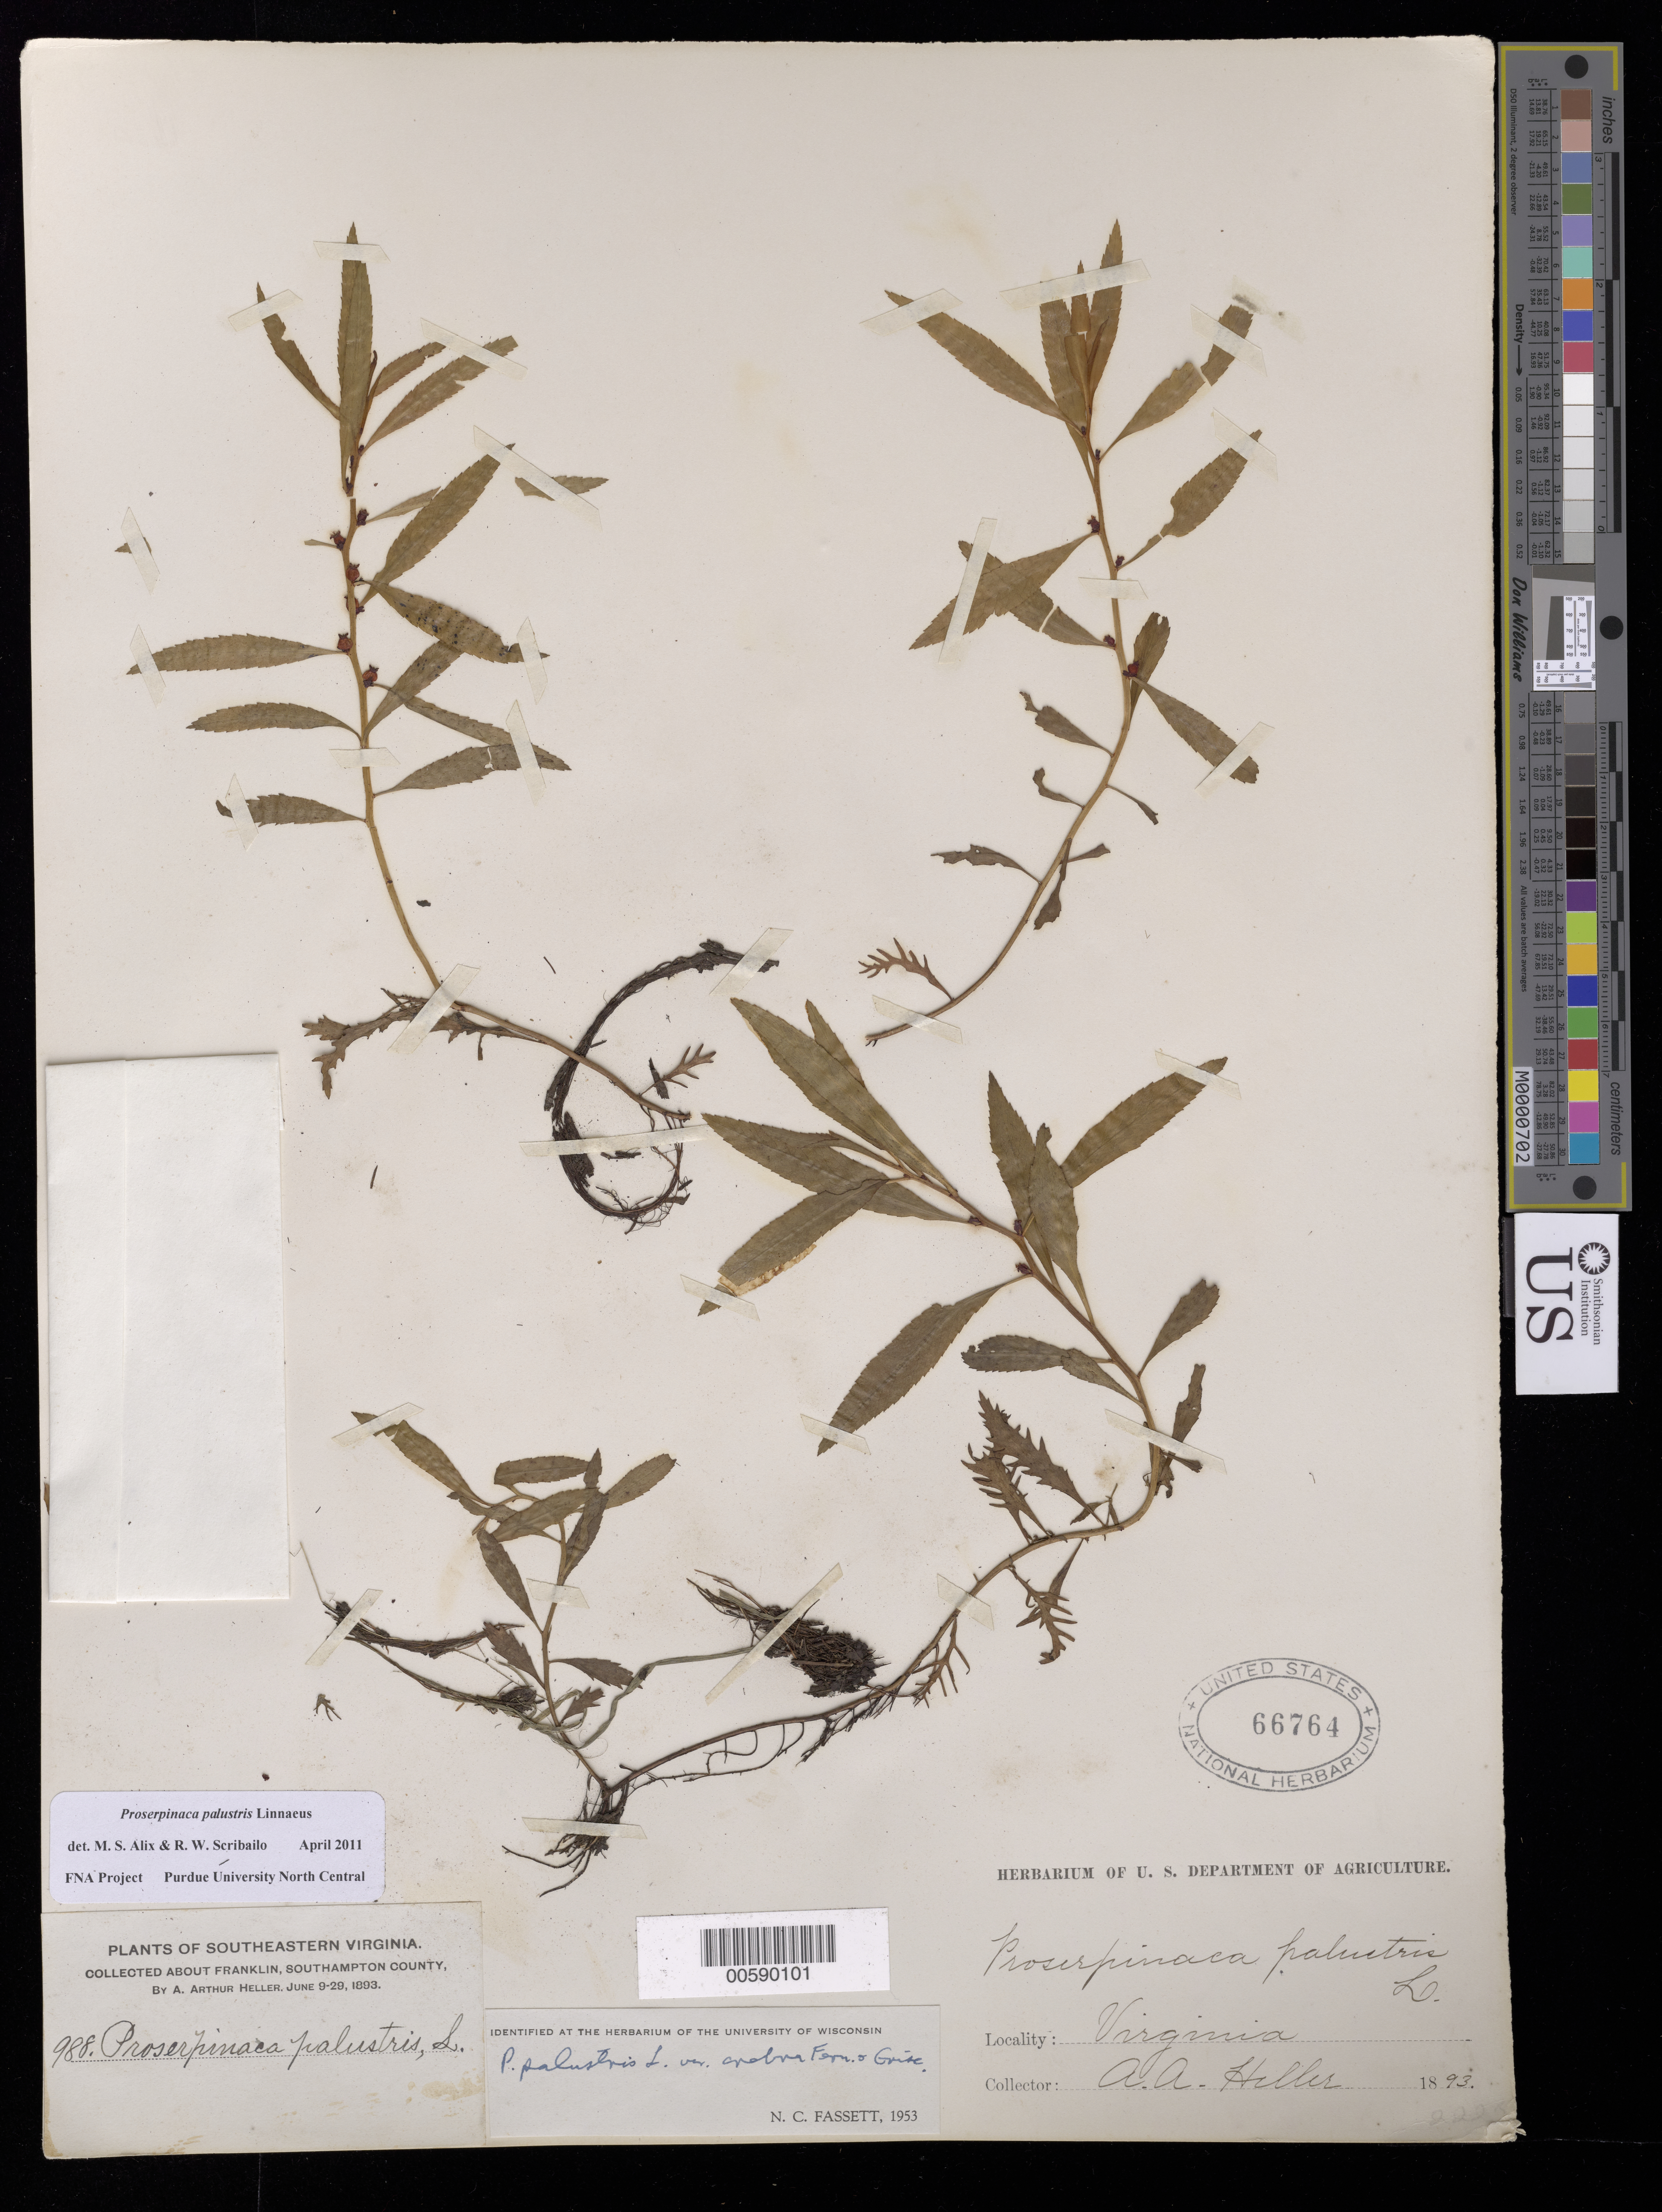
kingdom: Plantae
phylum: Tracheophyta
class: Magnoliopsida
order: Saxifragales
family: Haloragaceae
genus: Proserpinaca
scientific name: Proserpinaca palustris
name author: L.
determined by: Scribailo, R. W.; Alix, M. S.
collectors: A. A. Heller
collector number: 988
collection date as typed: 09 Jun 1893 to 29 Jun 1893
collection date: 1893-06-09/1893-06-29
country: United States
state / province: Virginia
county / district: City of Franklin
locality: Franklin. [within Southampton County]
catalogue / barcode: US 66764